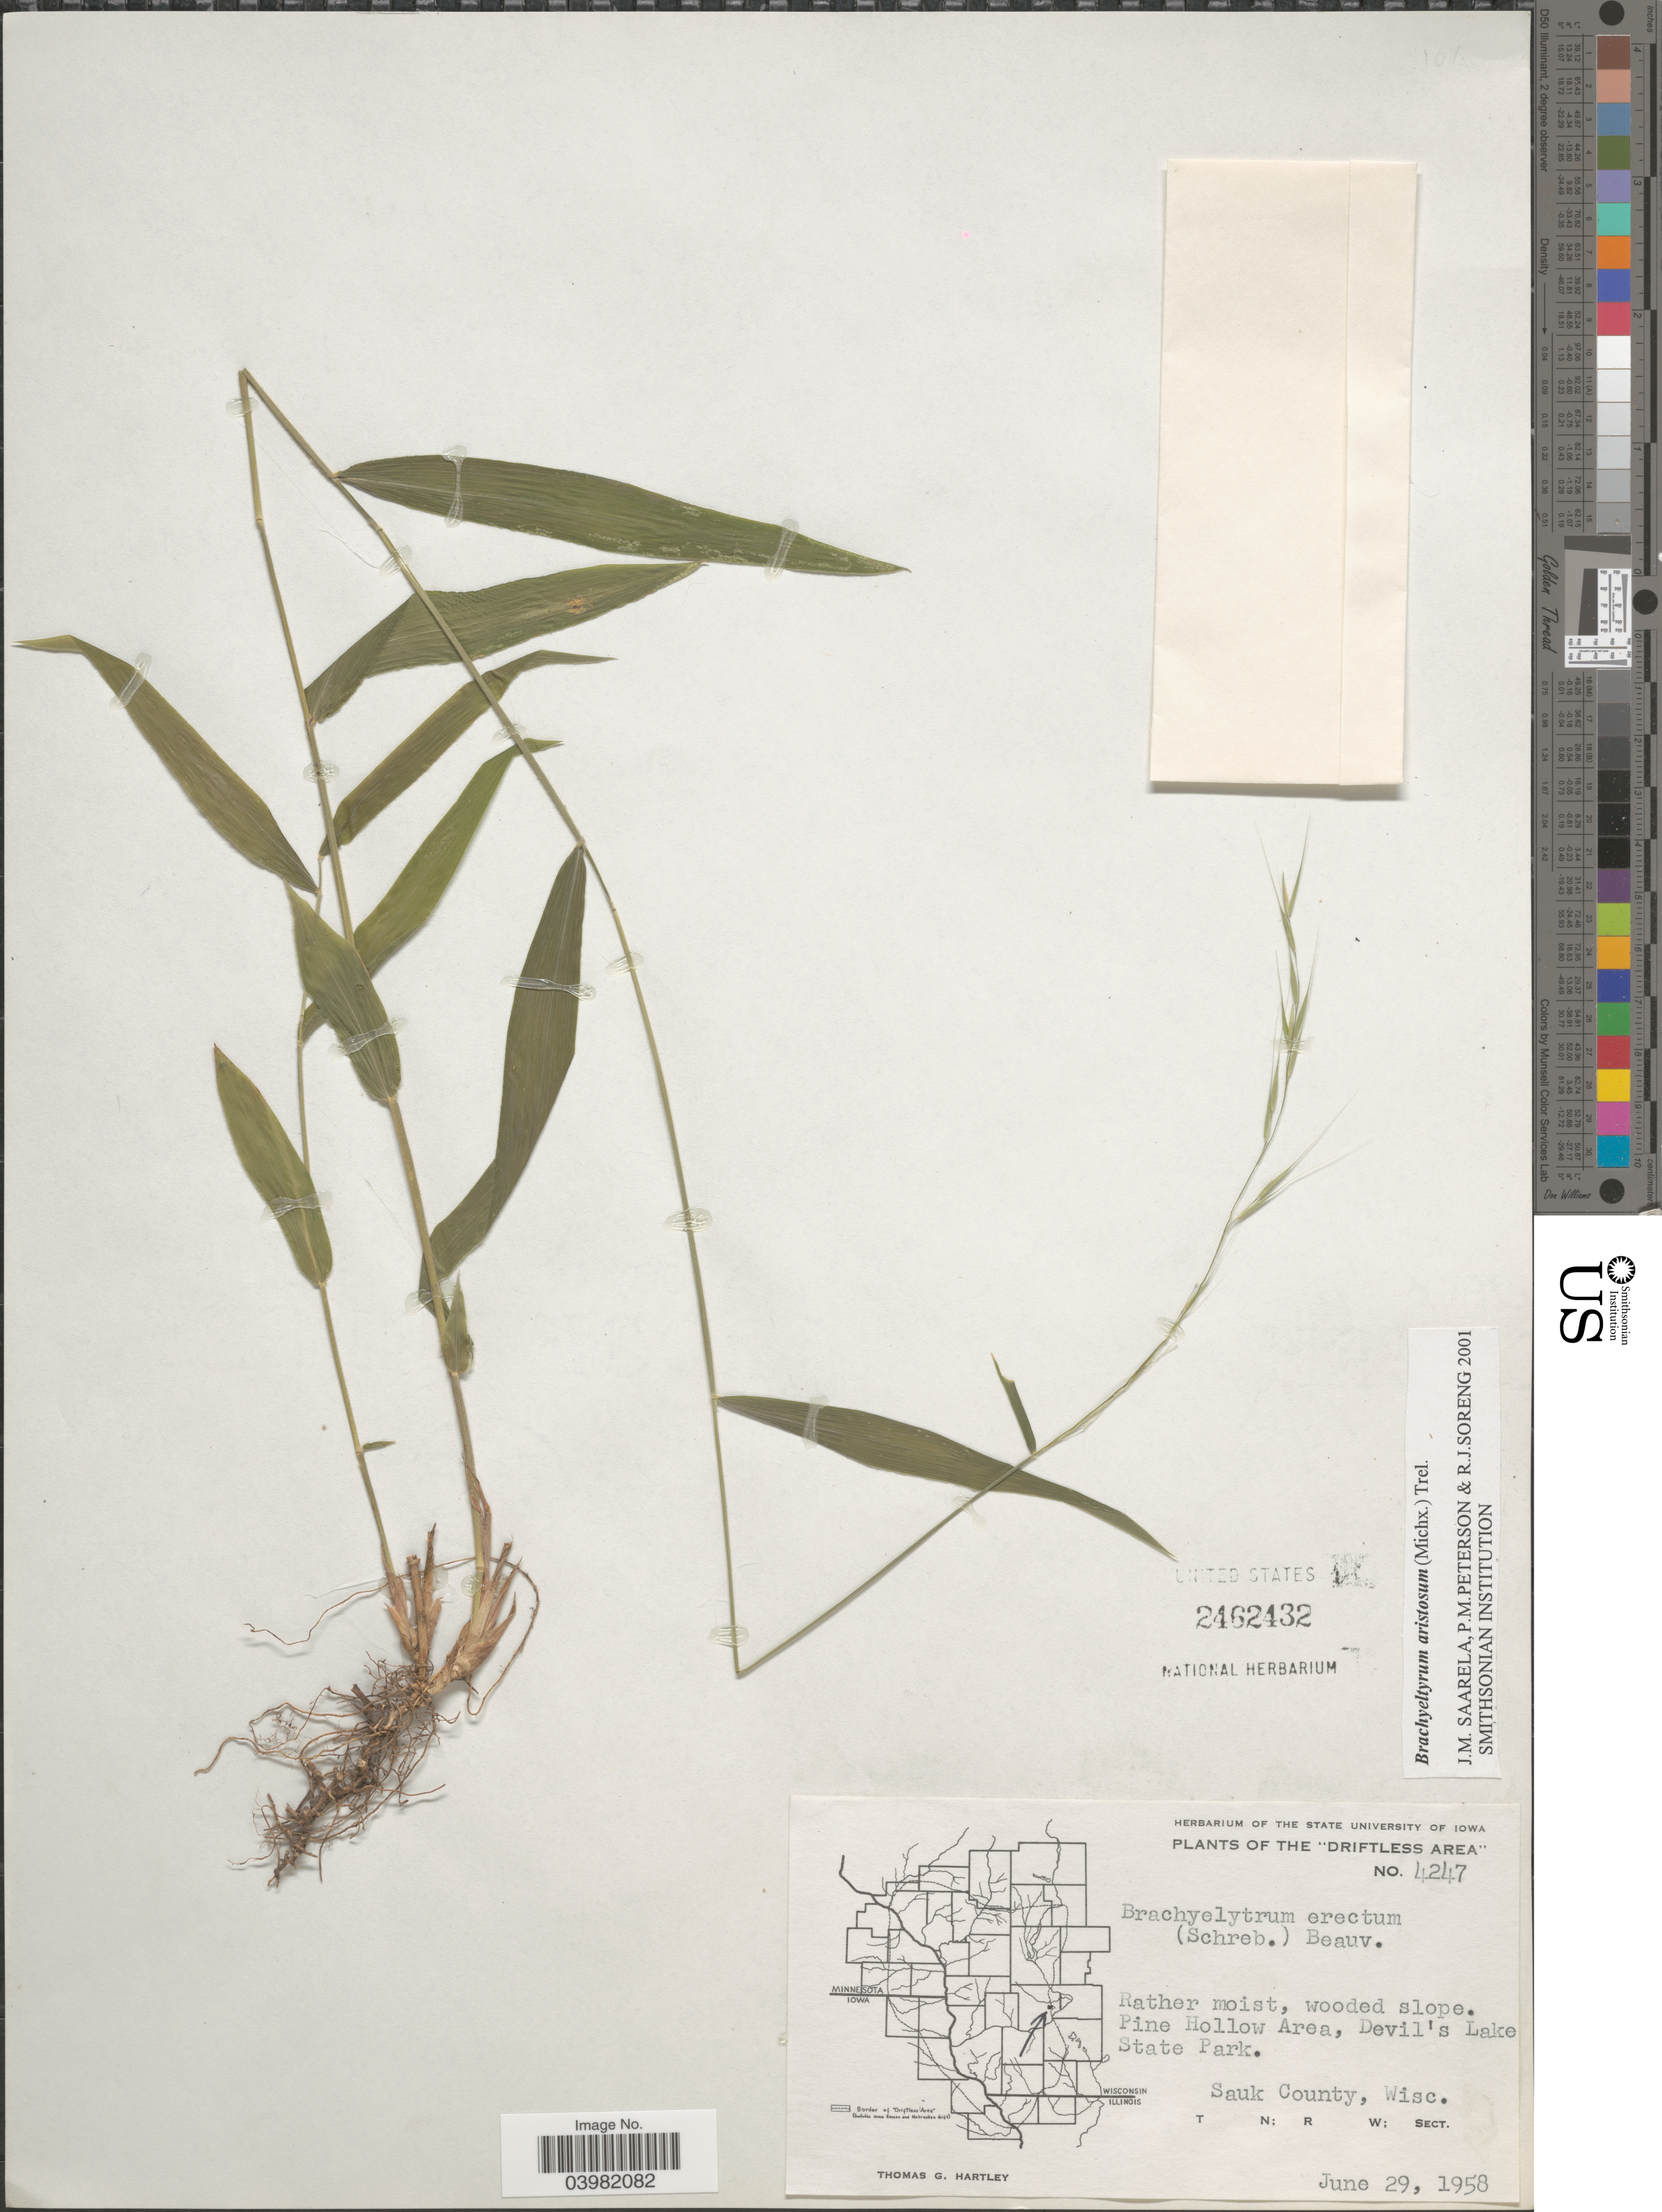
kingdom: Plantae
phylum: Tracheophyta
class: Liliopsida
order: Poales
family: Poaceae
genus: Brachyelytrum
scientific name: Brachyelytrum aristosum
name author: (Michx.) P. Beauv. ex Trel.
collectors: T. G. Hartley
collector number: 4247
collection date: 1958-06-29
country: United States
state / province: Wisconsin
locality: The "Driftless Area". Pine Hollow Area, Devil's Lake State Park. Sauk County.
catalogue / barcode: US 2462432